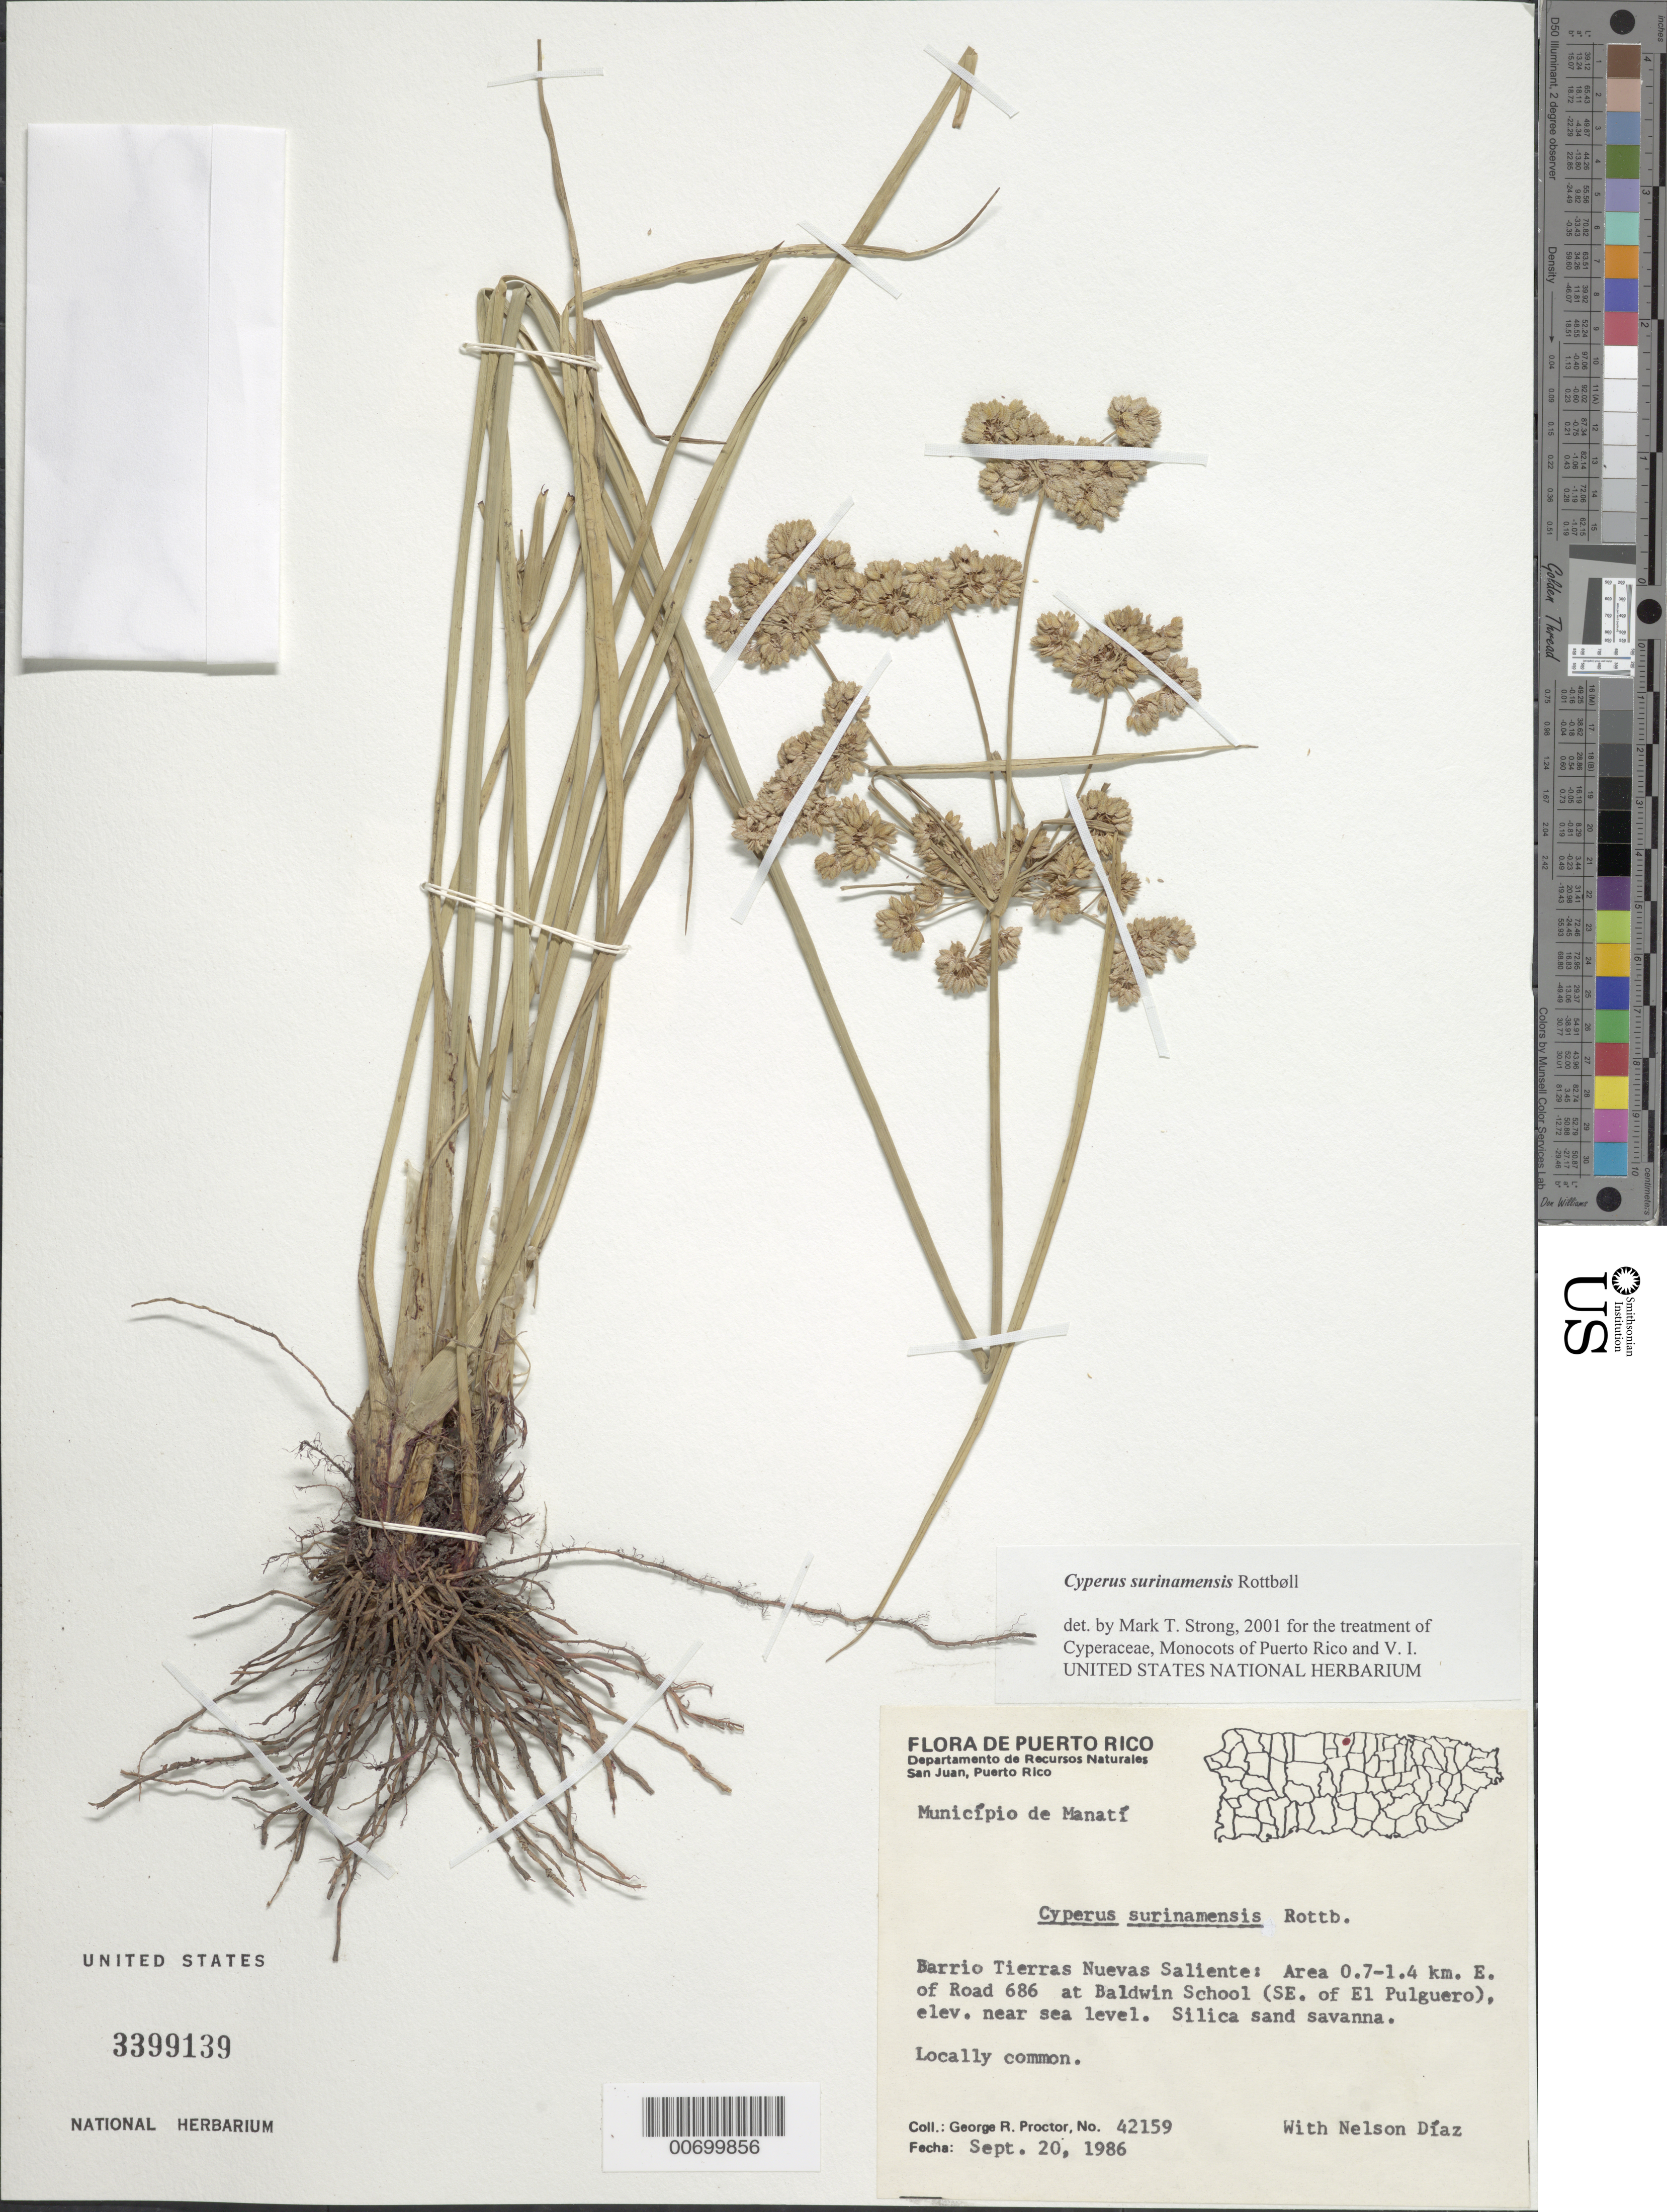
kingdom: Plantae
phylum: Tracheophyta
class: Liliopsida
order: Poales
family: Cyperaceae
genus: Cyperus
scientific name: Cyperus surinamensis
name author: Rottb.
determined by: Strong, M. T., (US), Smithsonian Institution - National Museum of Natural History (UNITED STATES)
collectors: G. R. Proctor & N. Díaz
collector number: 42159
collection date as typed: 20 Sep 1986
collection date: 1986-09-20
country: Puerto Rico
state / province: Manatí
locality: Manatí: Barrio Tierras Nuevas Saliente, area 0.7-1.4 km E of Rd. 686 at Baldwin School (SE of El Pulguero).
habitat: Silica sand savanna.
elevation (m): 0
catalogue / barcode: US 3399139